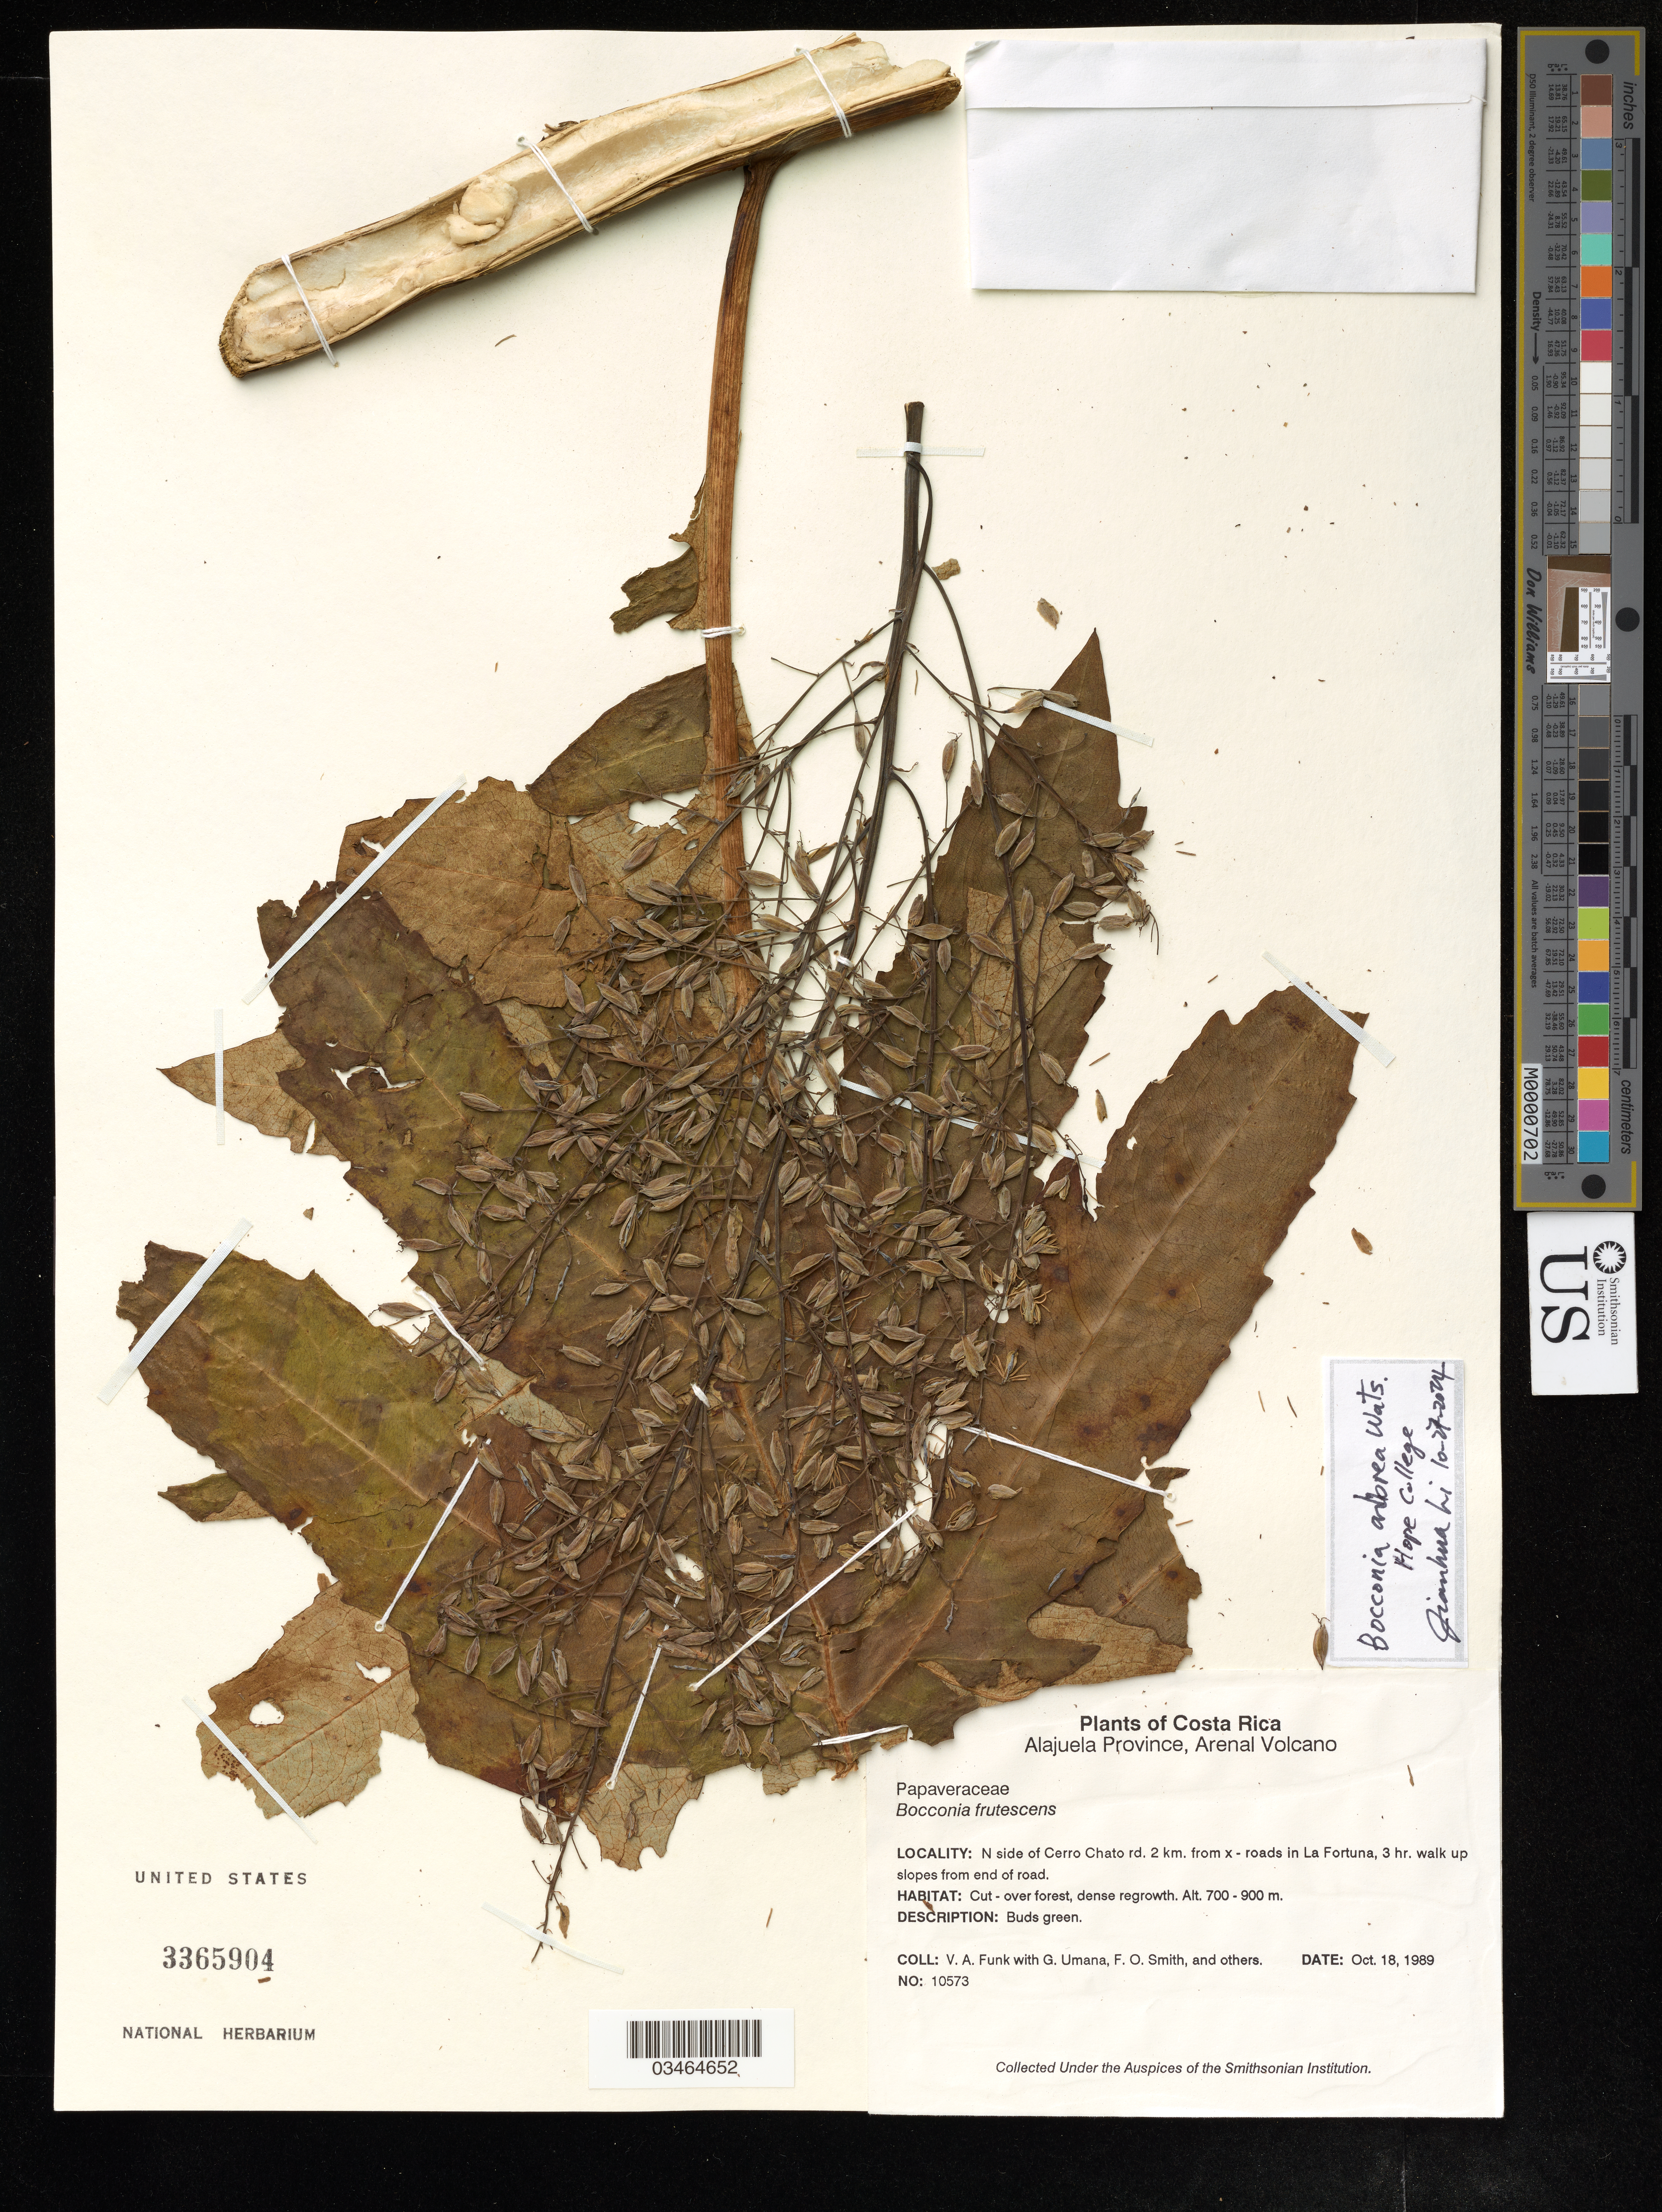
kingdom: Plantae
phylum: Tracheophyta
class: Magnoliopsida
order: Ranunculales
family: Papaveraceae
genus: Bocconia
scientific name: Bocconia arborea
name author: S. Watson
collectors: V. Funk, G. Umana, F. Smith & et al.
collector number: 10573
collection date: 1989-10-18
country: Costa Rica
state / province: Alajuela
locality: Arenal Volcano, N sid of Cerro Chato rd. 2 km. from x - roads in La Fortuna.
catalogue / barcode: US 3365904